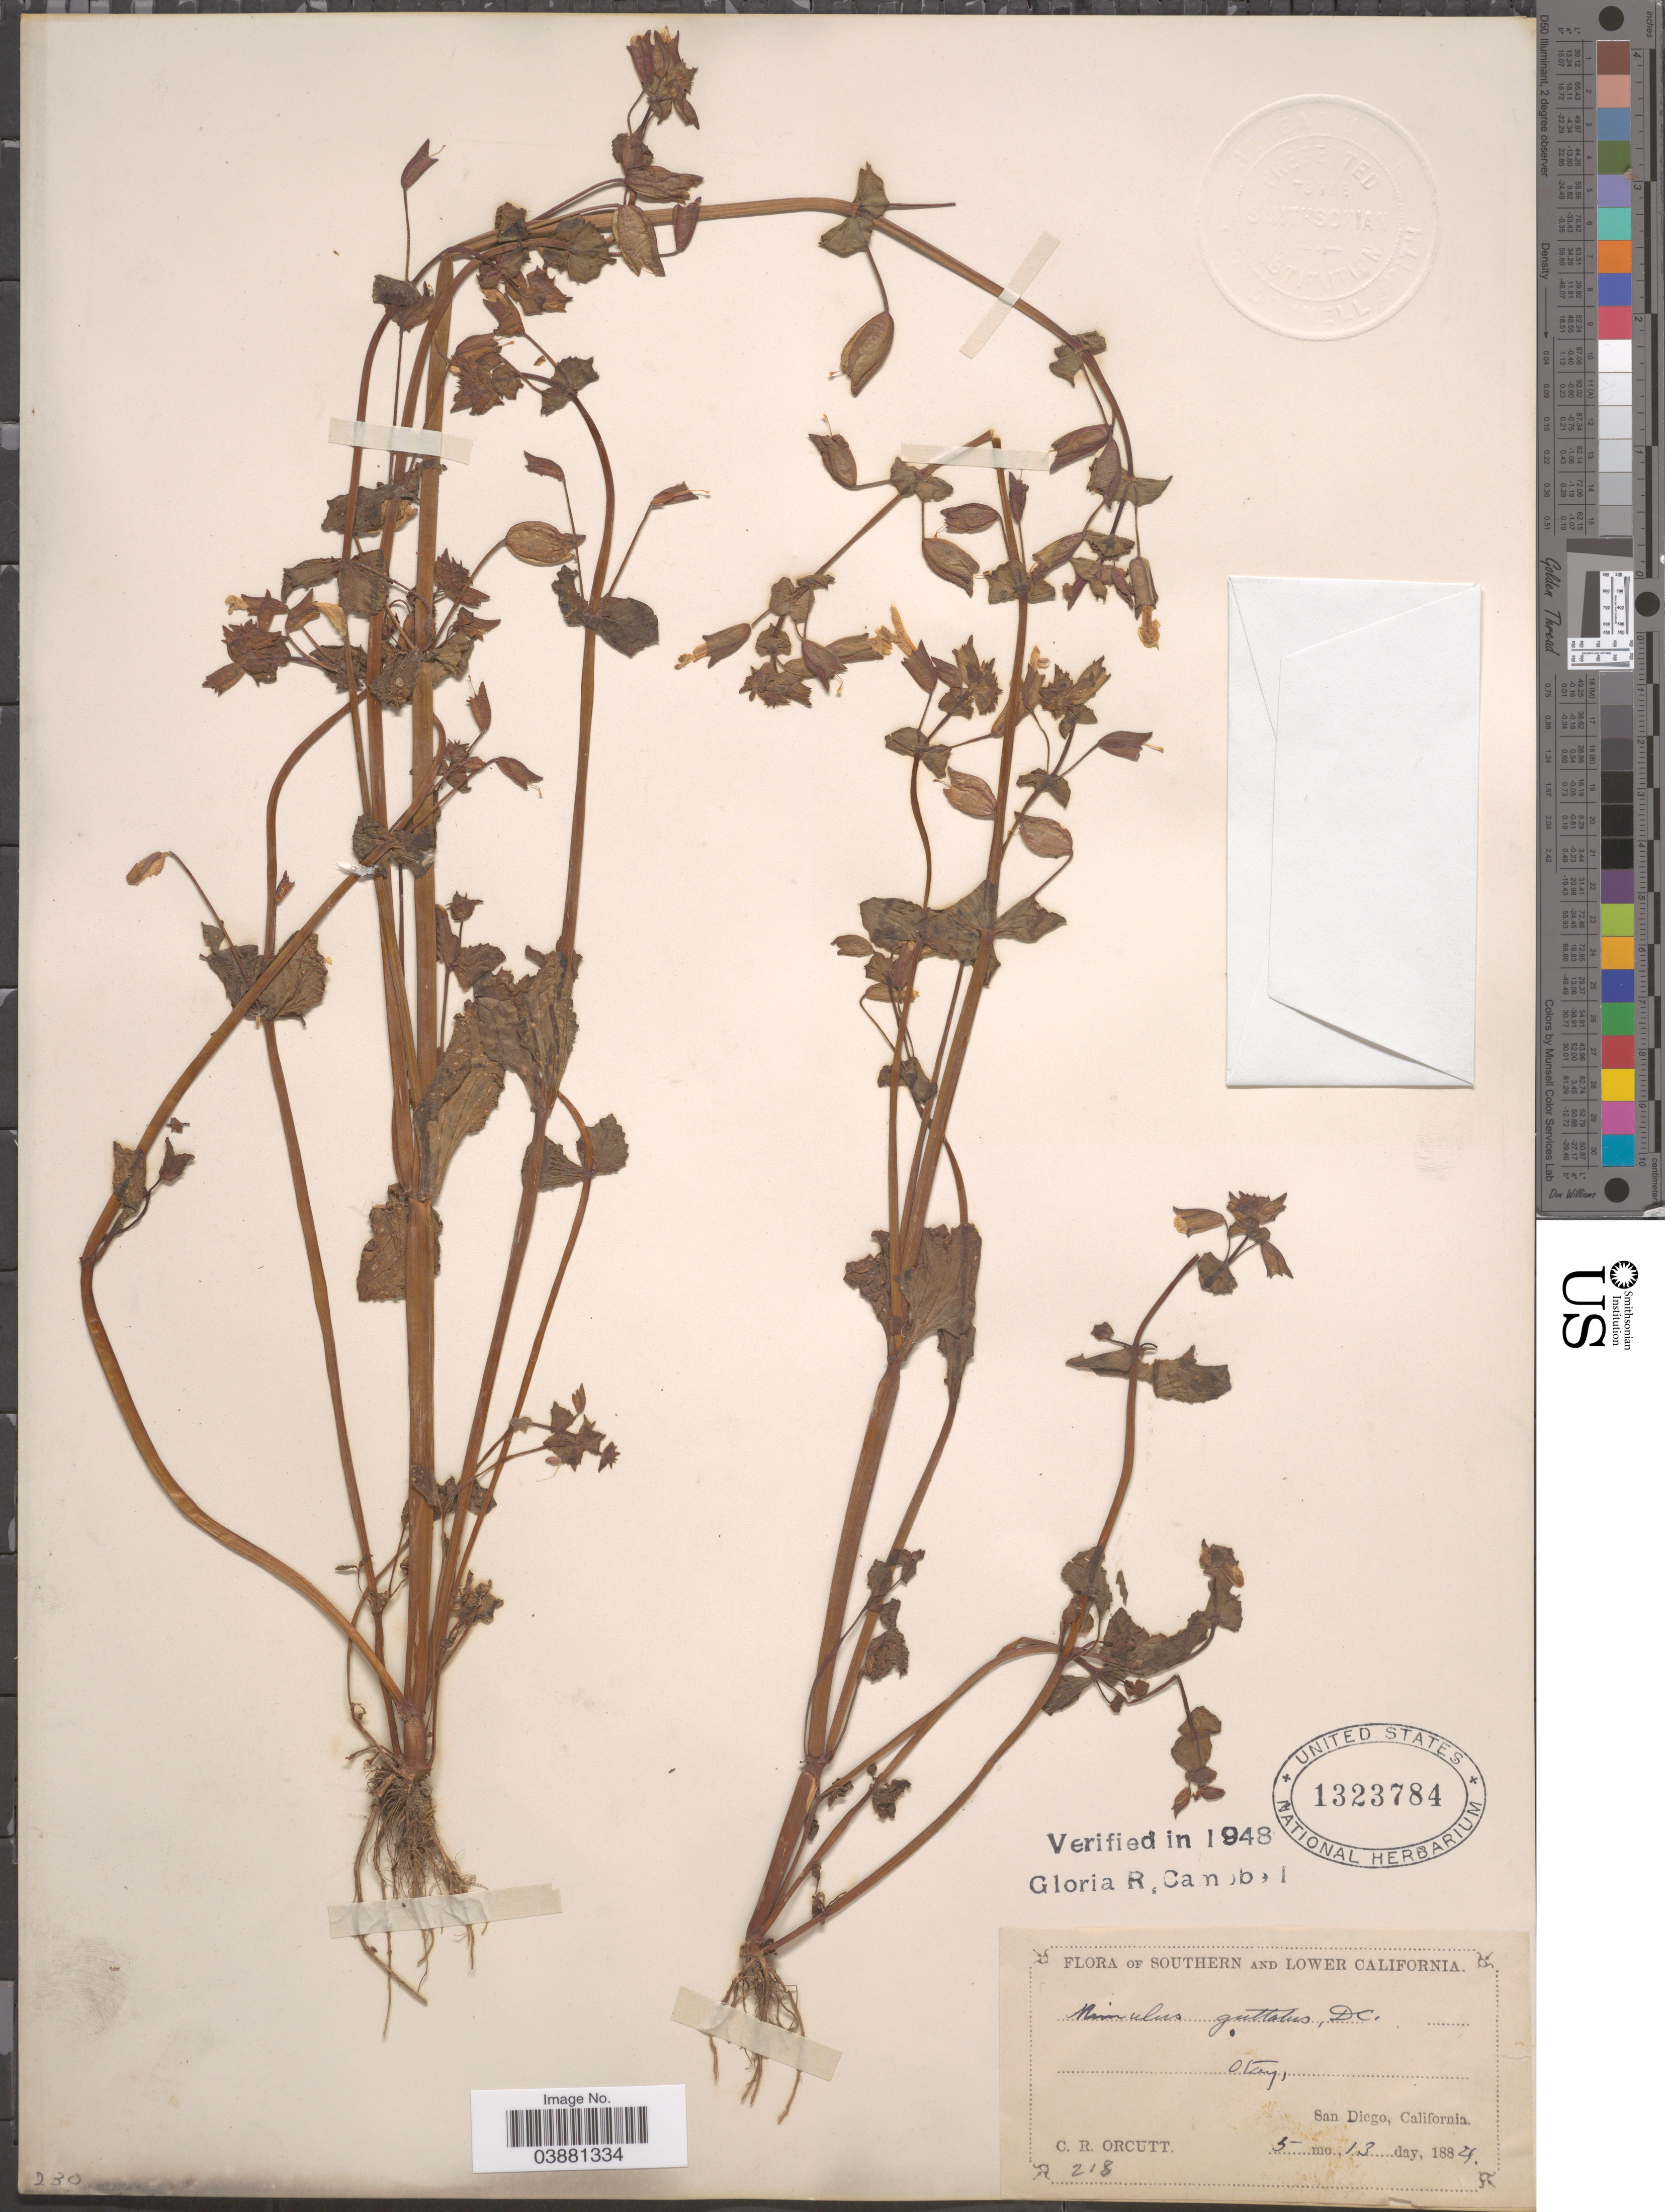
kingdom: Plantae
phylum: Tracheophyta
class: Magnoliopsida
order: Lamiales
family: Phrymaceae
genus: Mimulus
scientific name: Mimulus guttatus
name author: DC.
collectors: C. R. Orcutt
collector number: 218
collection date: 1884-05-13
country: United States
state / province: California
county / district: San Diego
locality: Southern California. San Diego.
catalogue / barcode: US 1323784